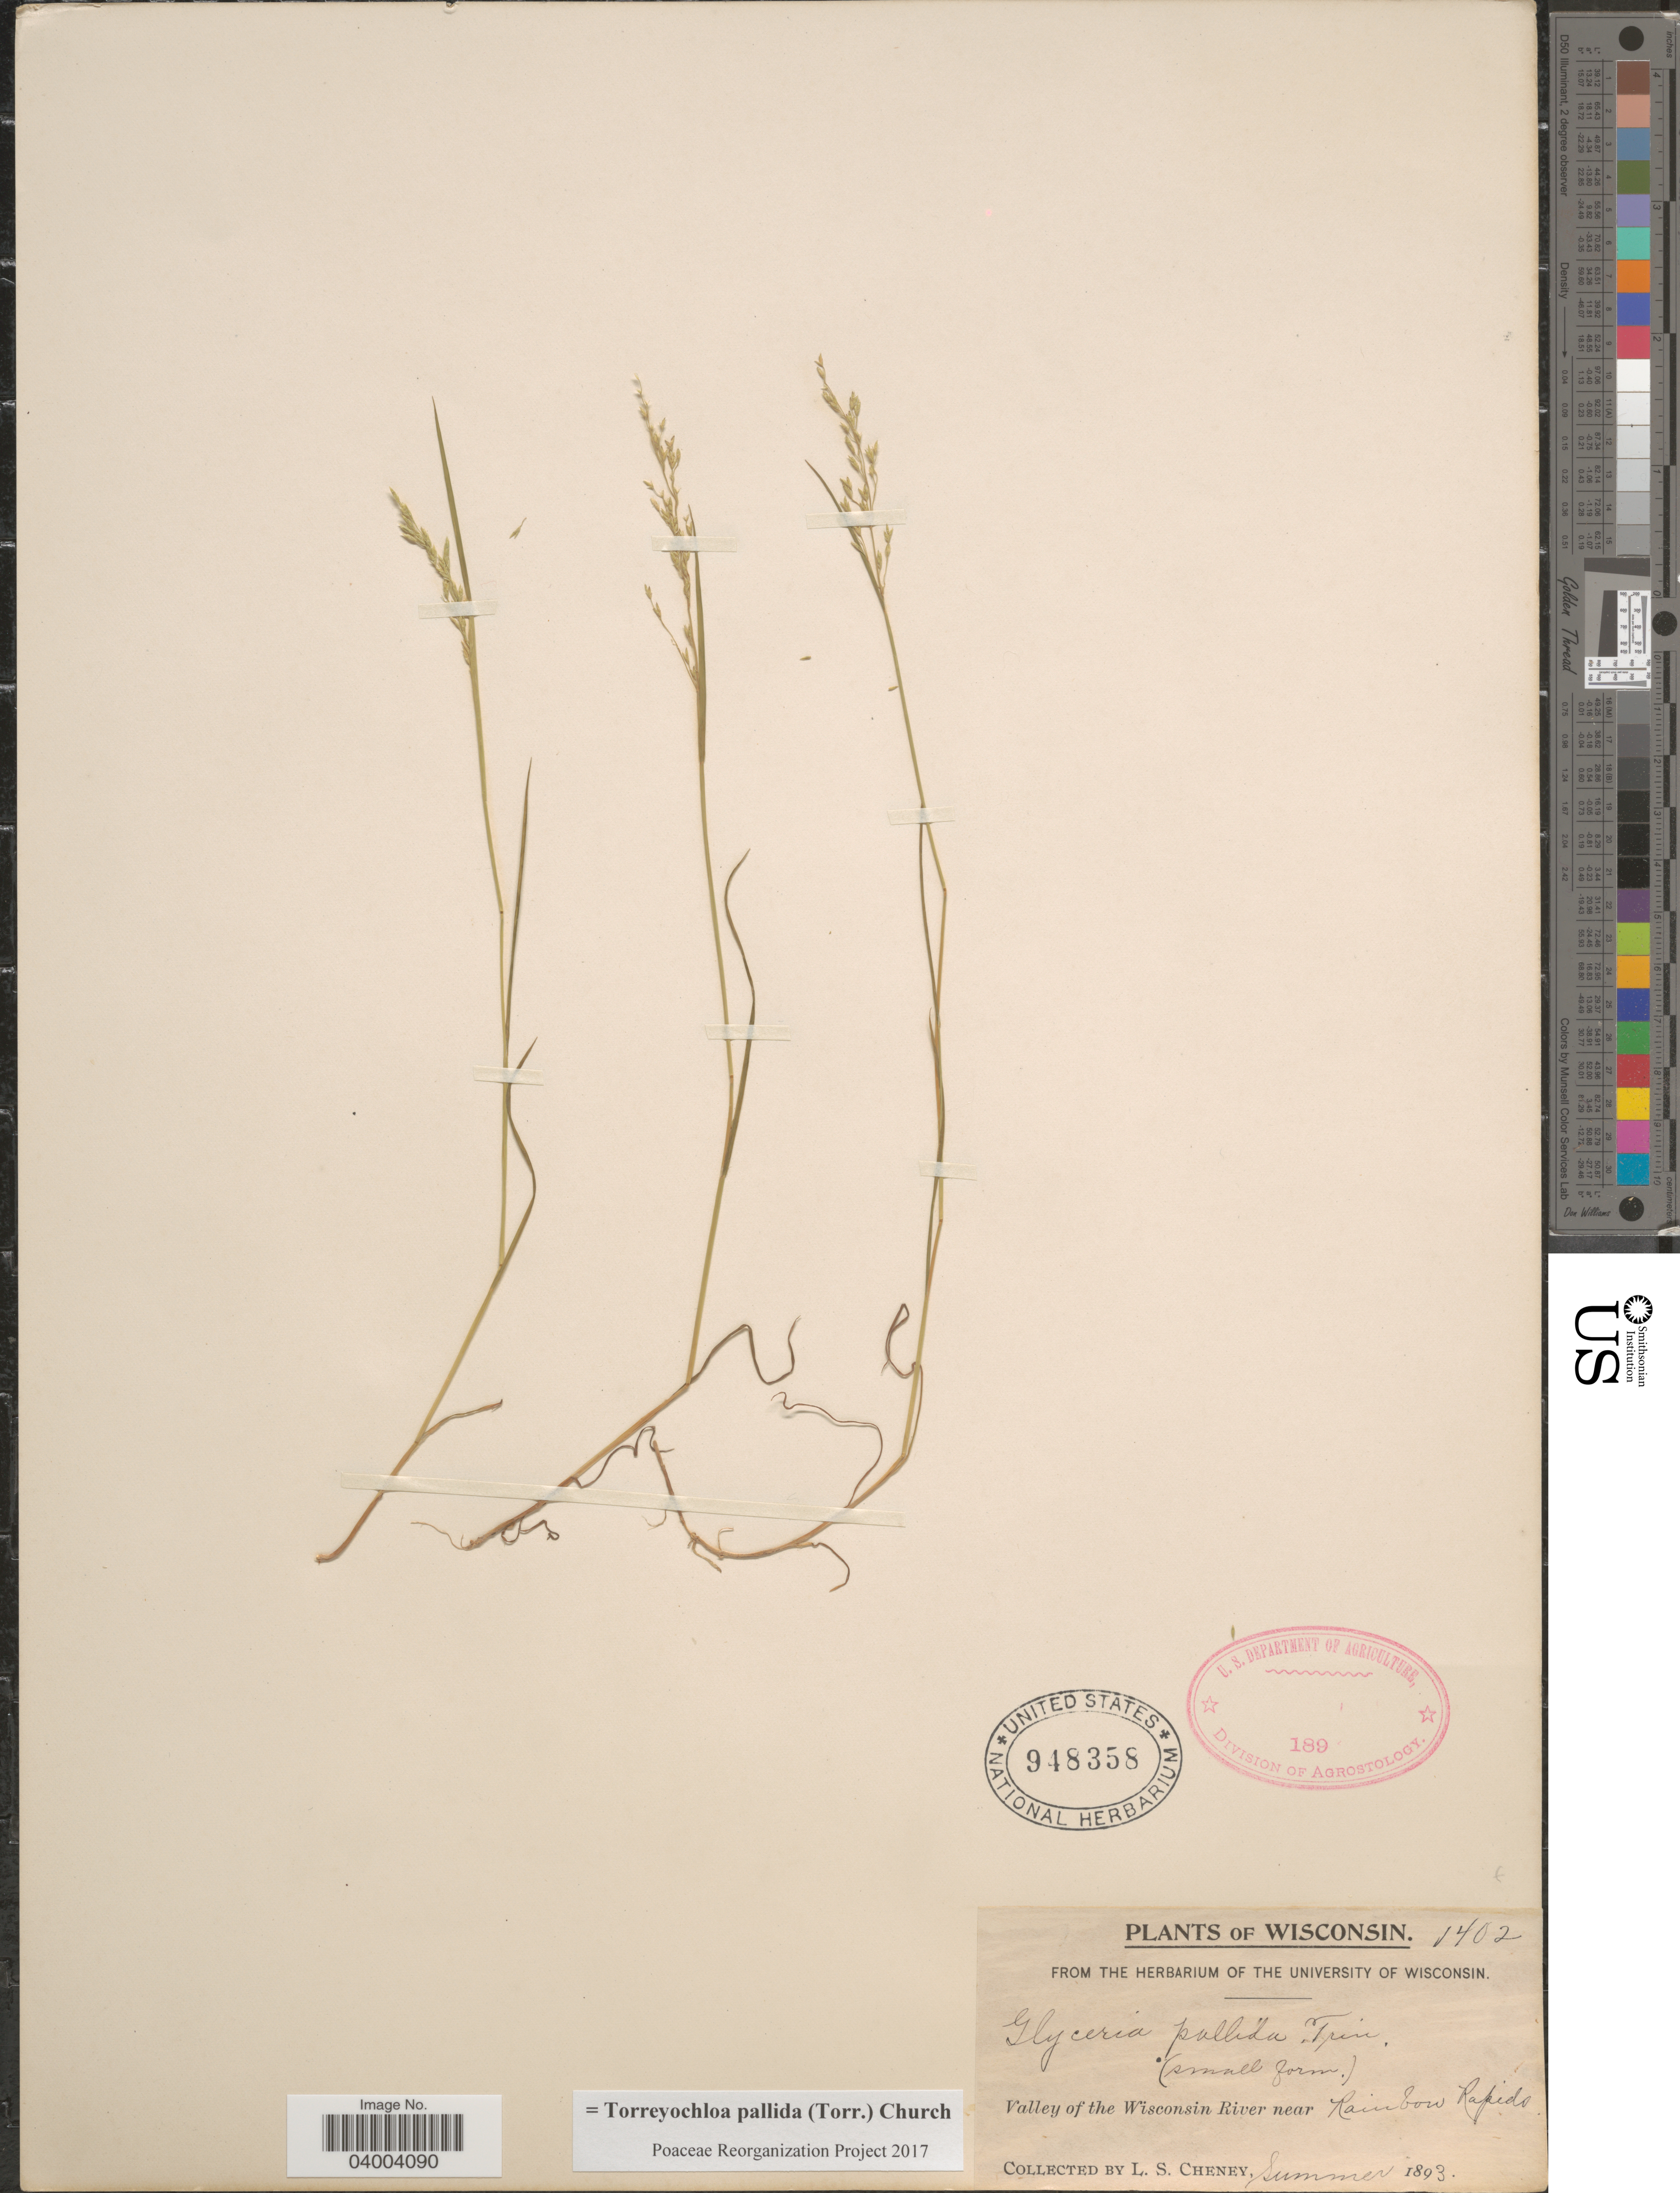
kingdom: Plantae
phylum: Tracheophyta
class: Liliopsida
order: Poales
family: Poaceae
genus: Torreyochloa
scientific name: Torreyochloa pallida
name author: (Torr.) G.L. Church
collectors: L. Cheney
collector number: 1402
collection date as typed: Summer 1893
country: United States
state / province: Wisconsin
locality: Valley of the Wisconsin River near Rainbow Rapids.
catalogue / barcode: US 948358